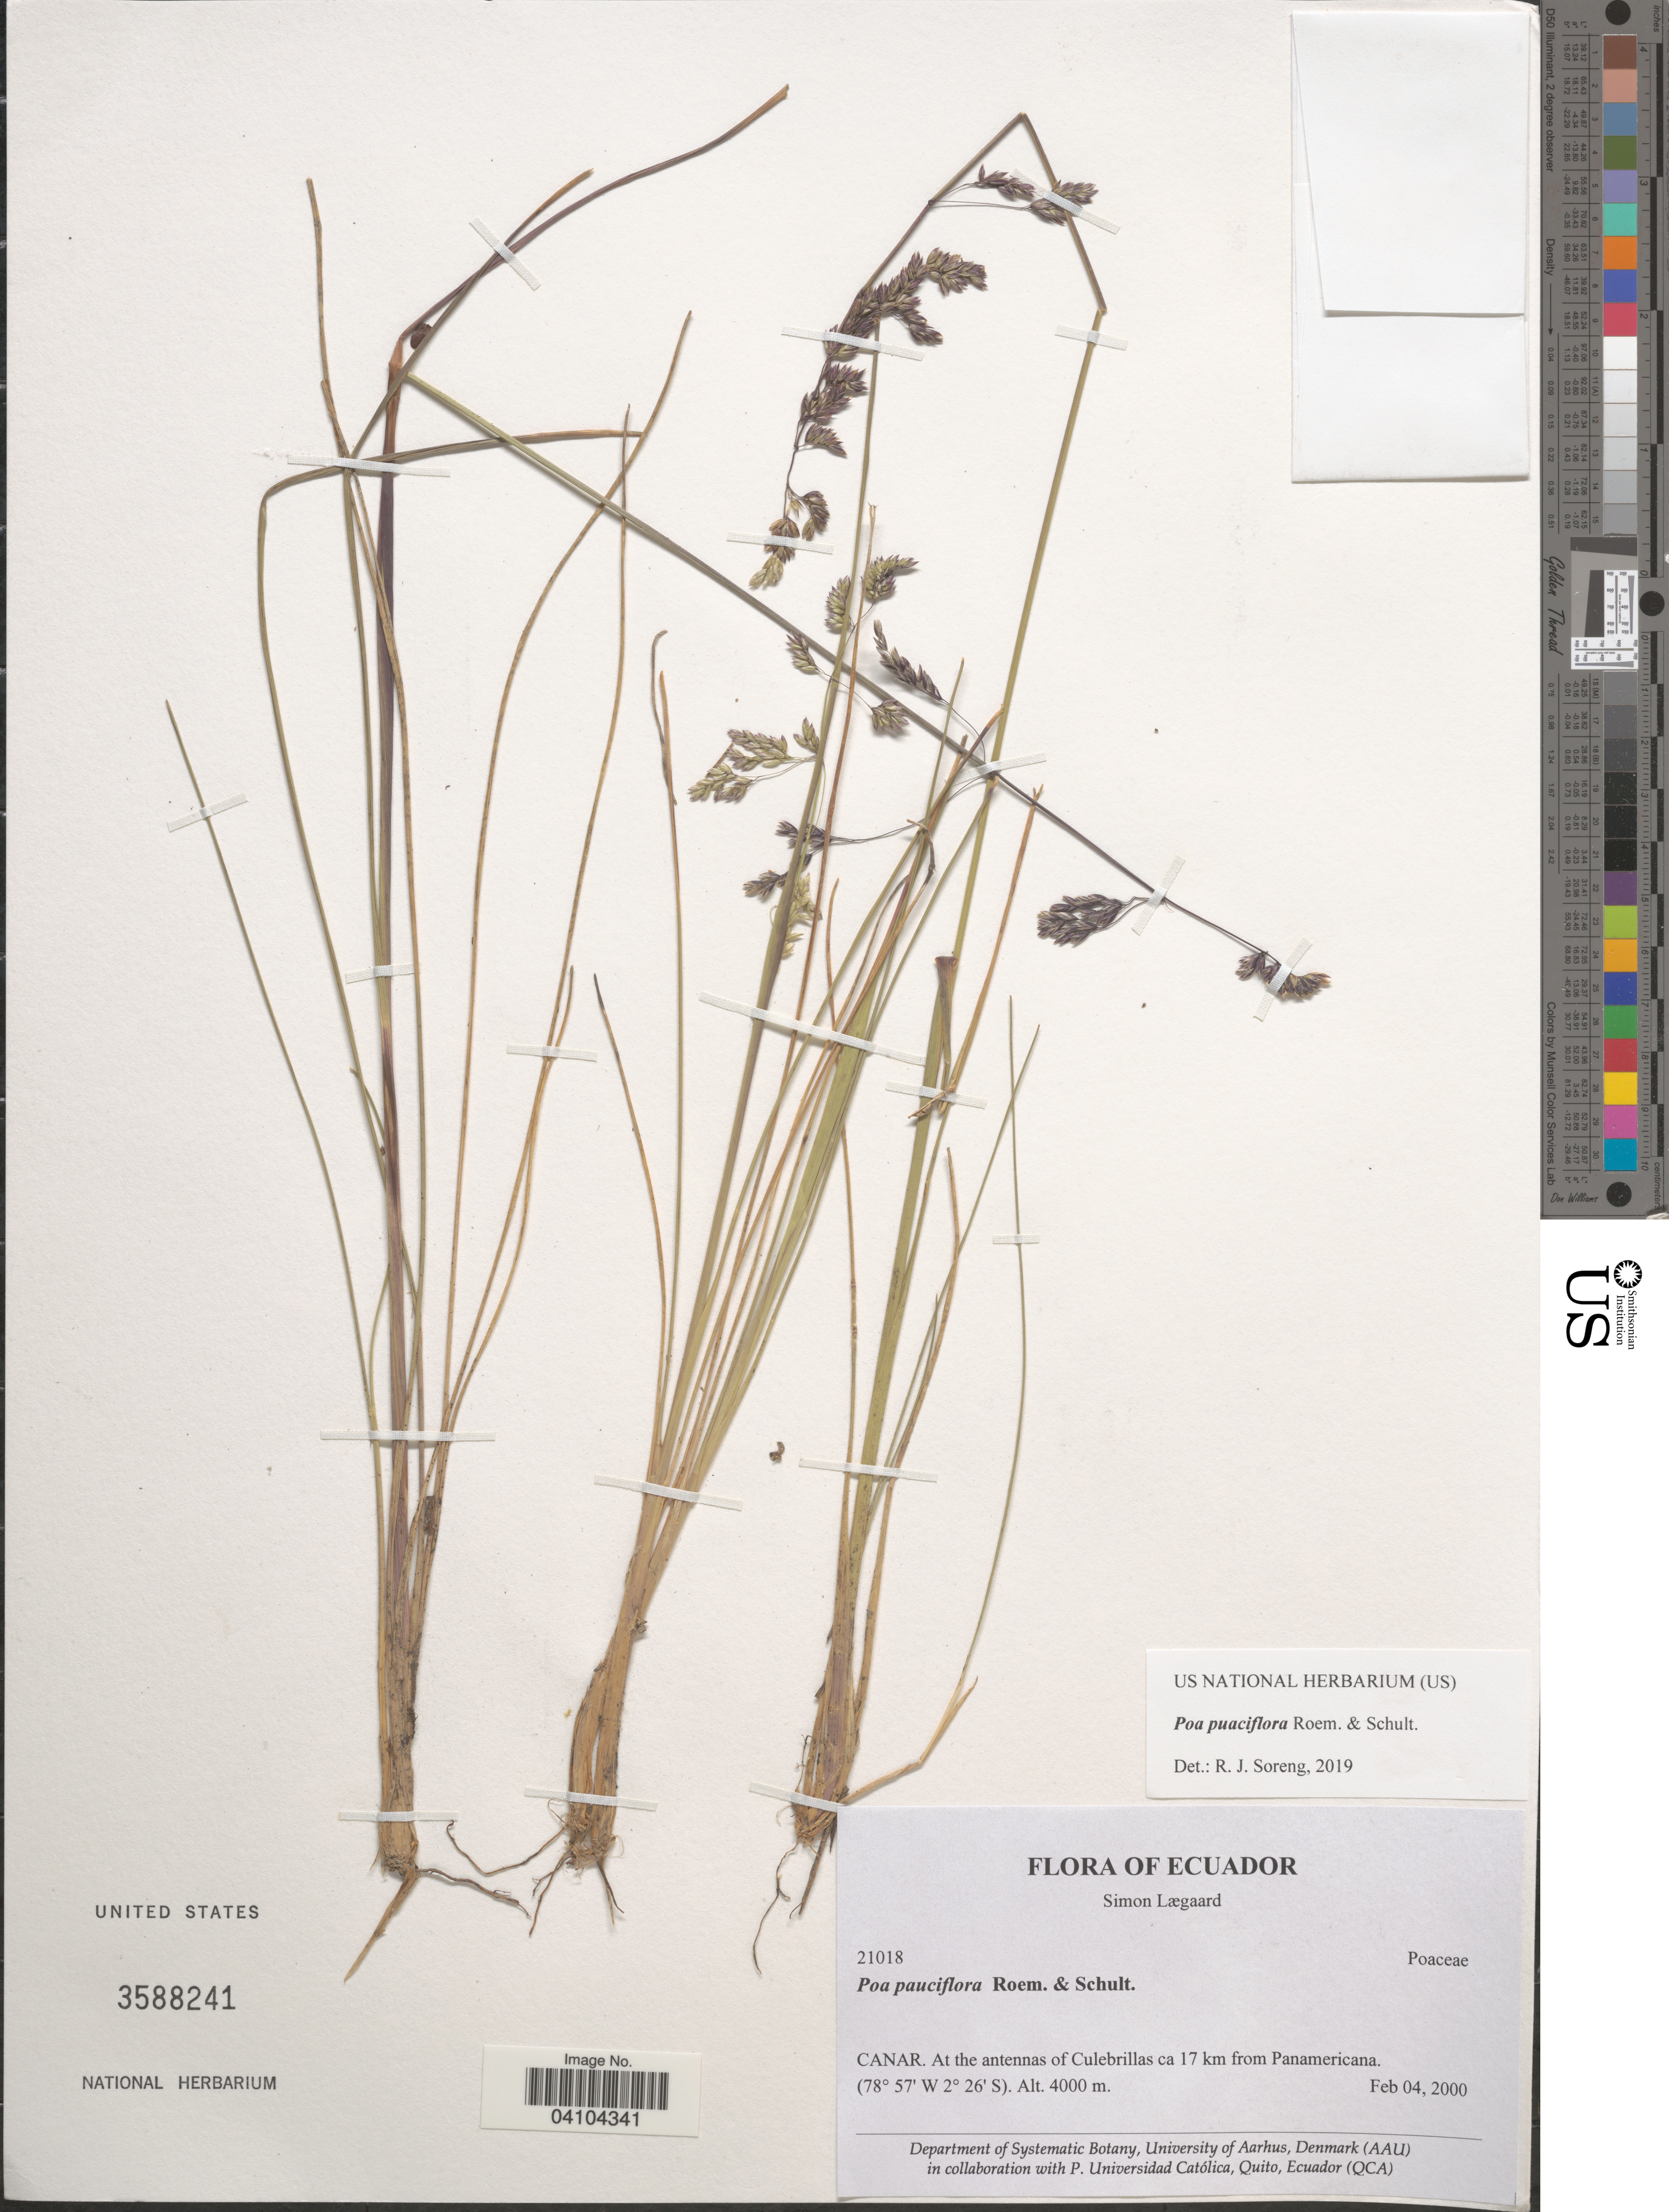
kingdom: Plantae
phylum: Tracheophyta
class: Liliopsida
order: Poales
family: Poaceae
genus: Poa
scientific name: Poa pauciflora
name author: Roem. & Schult.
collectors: S. Lægaard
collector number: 21018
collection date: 2000-02-04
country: Ecuador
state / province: Cañar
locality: At the antennas of Culebrillas ca 17 km from Panamericana.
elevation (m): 4000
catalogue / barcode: US 3588241